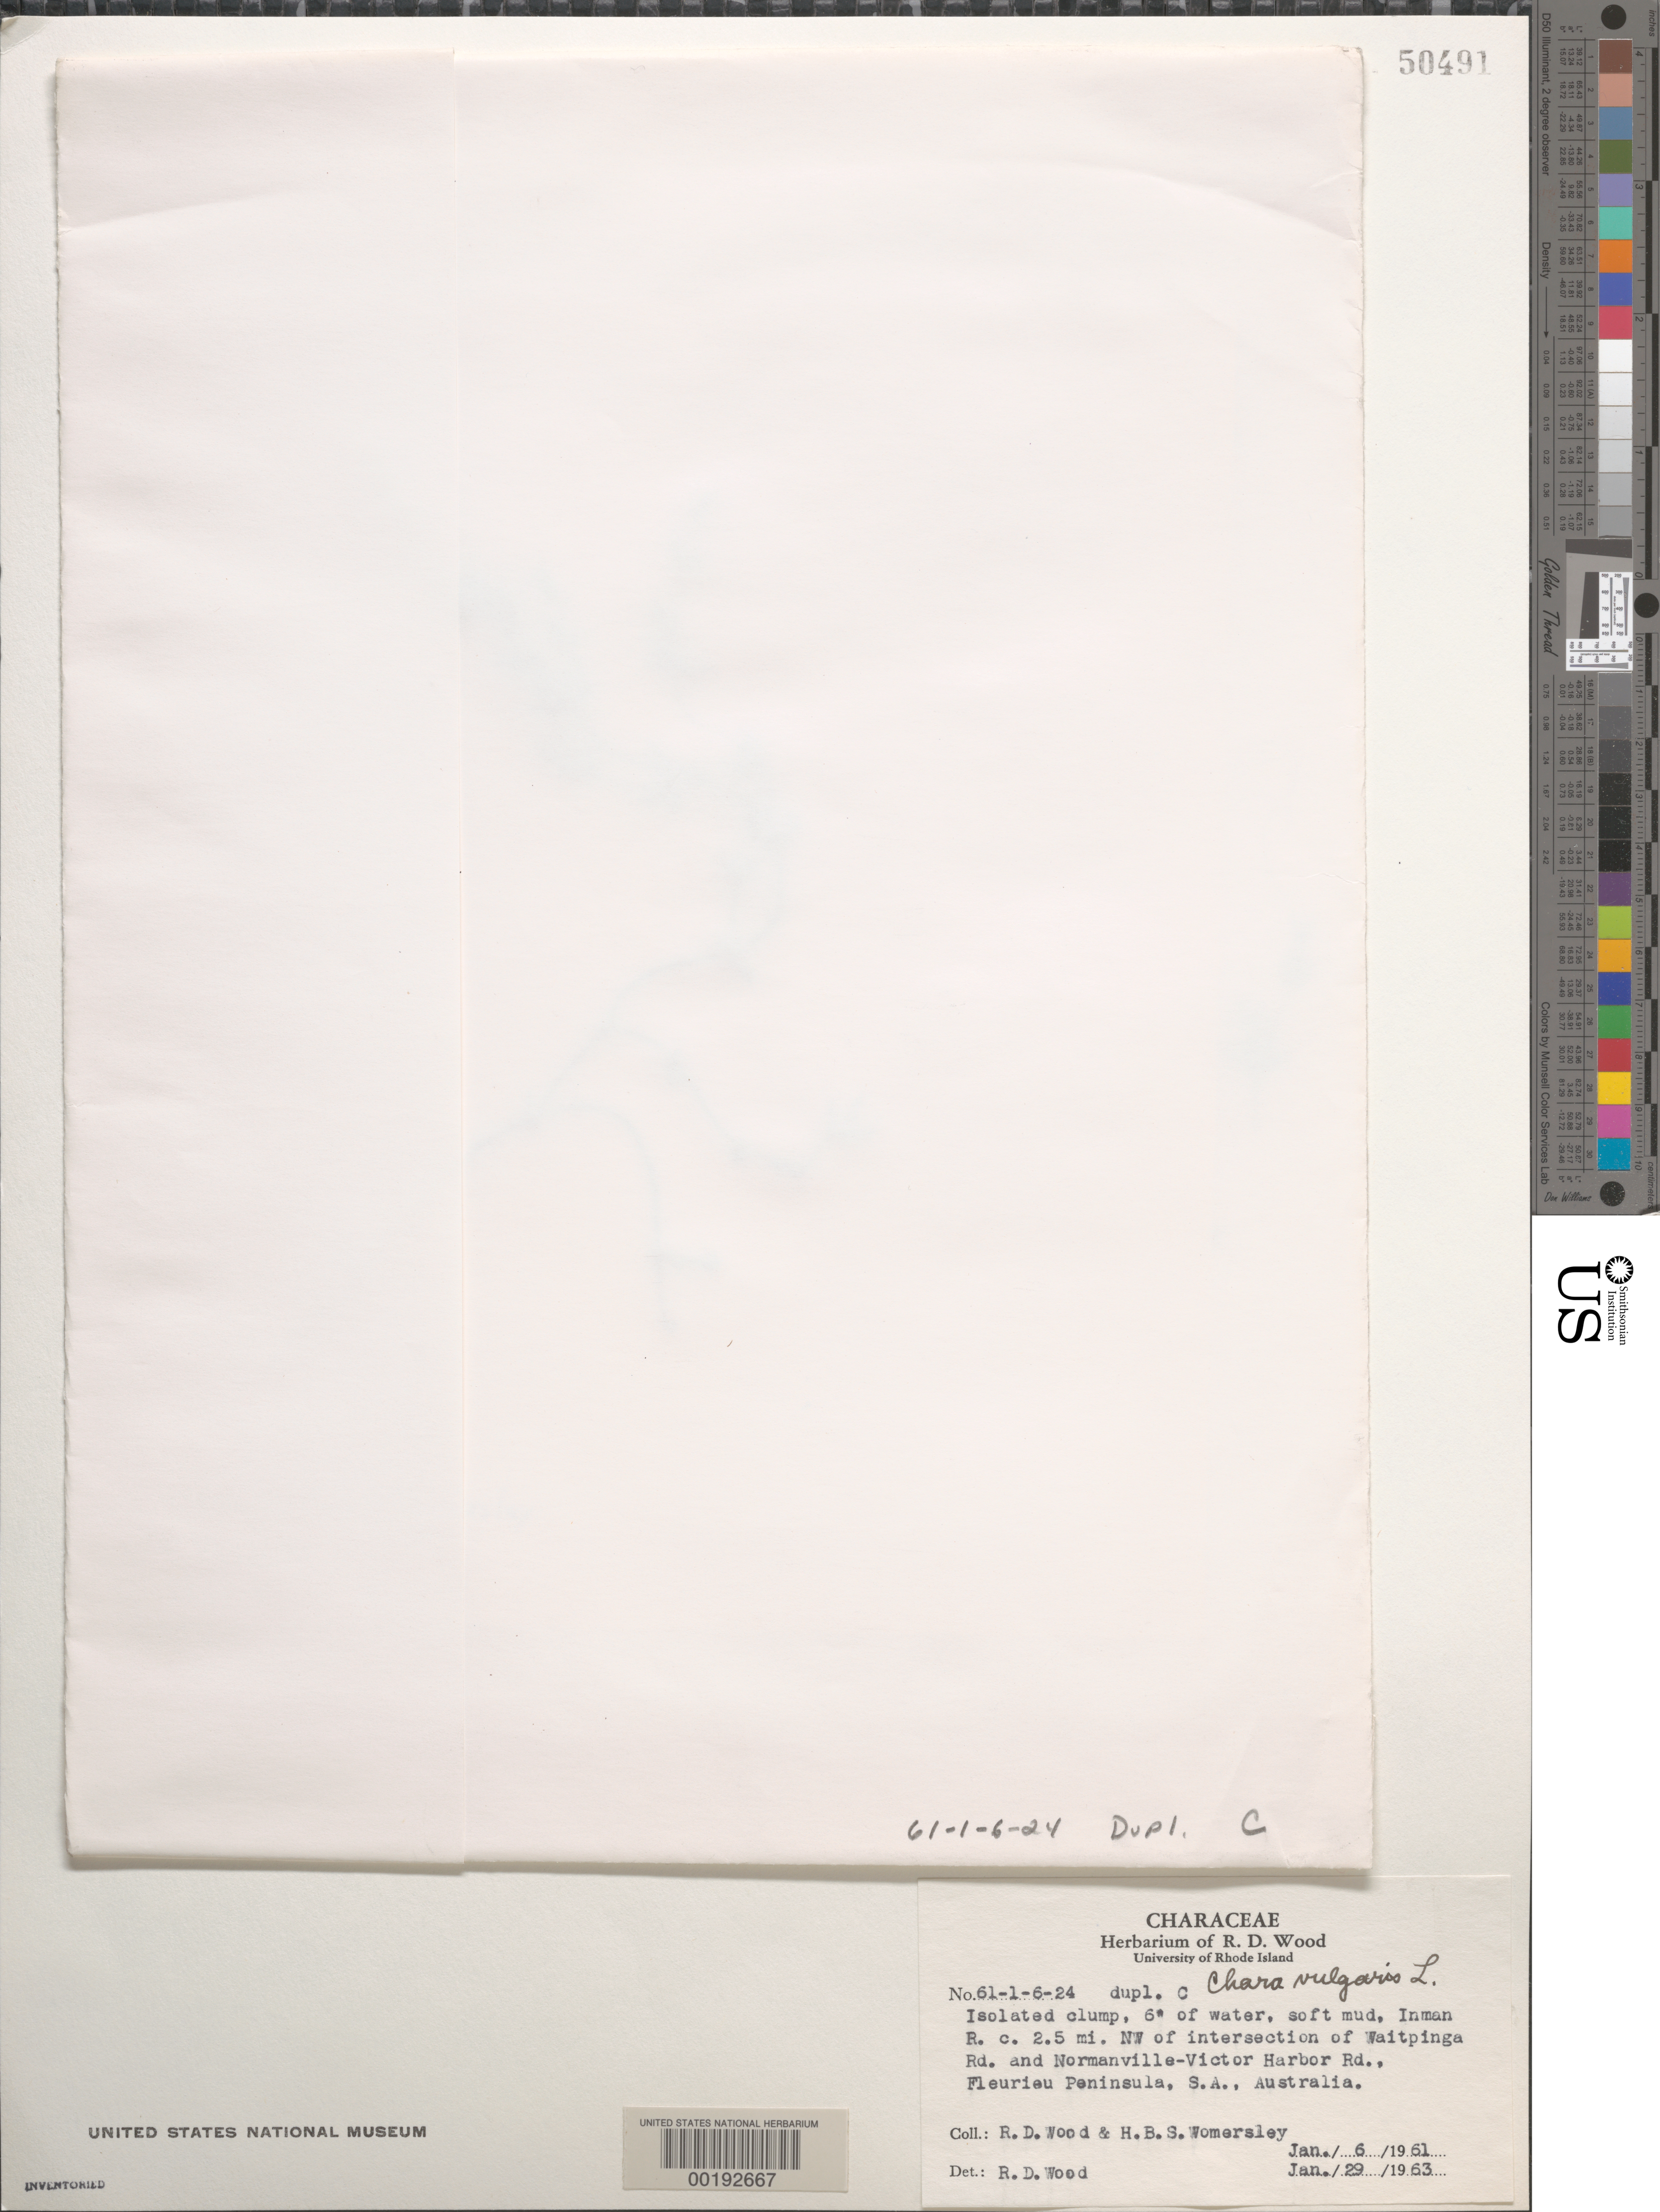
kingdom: Plantae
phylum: Charophyta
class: Charophyceae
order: Charales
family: Characeae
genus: Chara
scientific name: Chara vulgaris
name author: L.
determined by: Wood, R. D.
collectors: R. Wood & H. B. S. Womersley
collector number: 61-1-6-24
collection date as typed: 06 Jan 1961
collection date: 1961-01-06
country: Australia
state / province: South Australia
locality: Inman river, 2.5 miles northwest of waitpinga and normanville-victor harbor roads, fleurieu peninsula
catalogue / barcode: US 50491